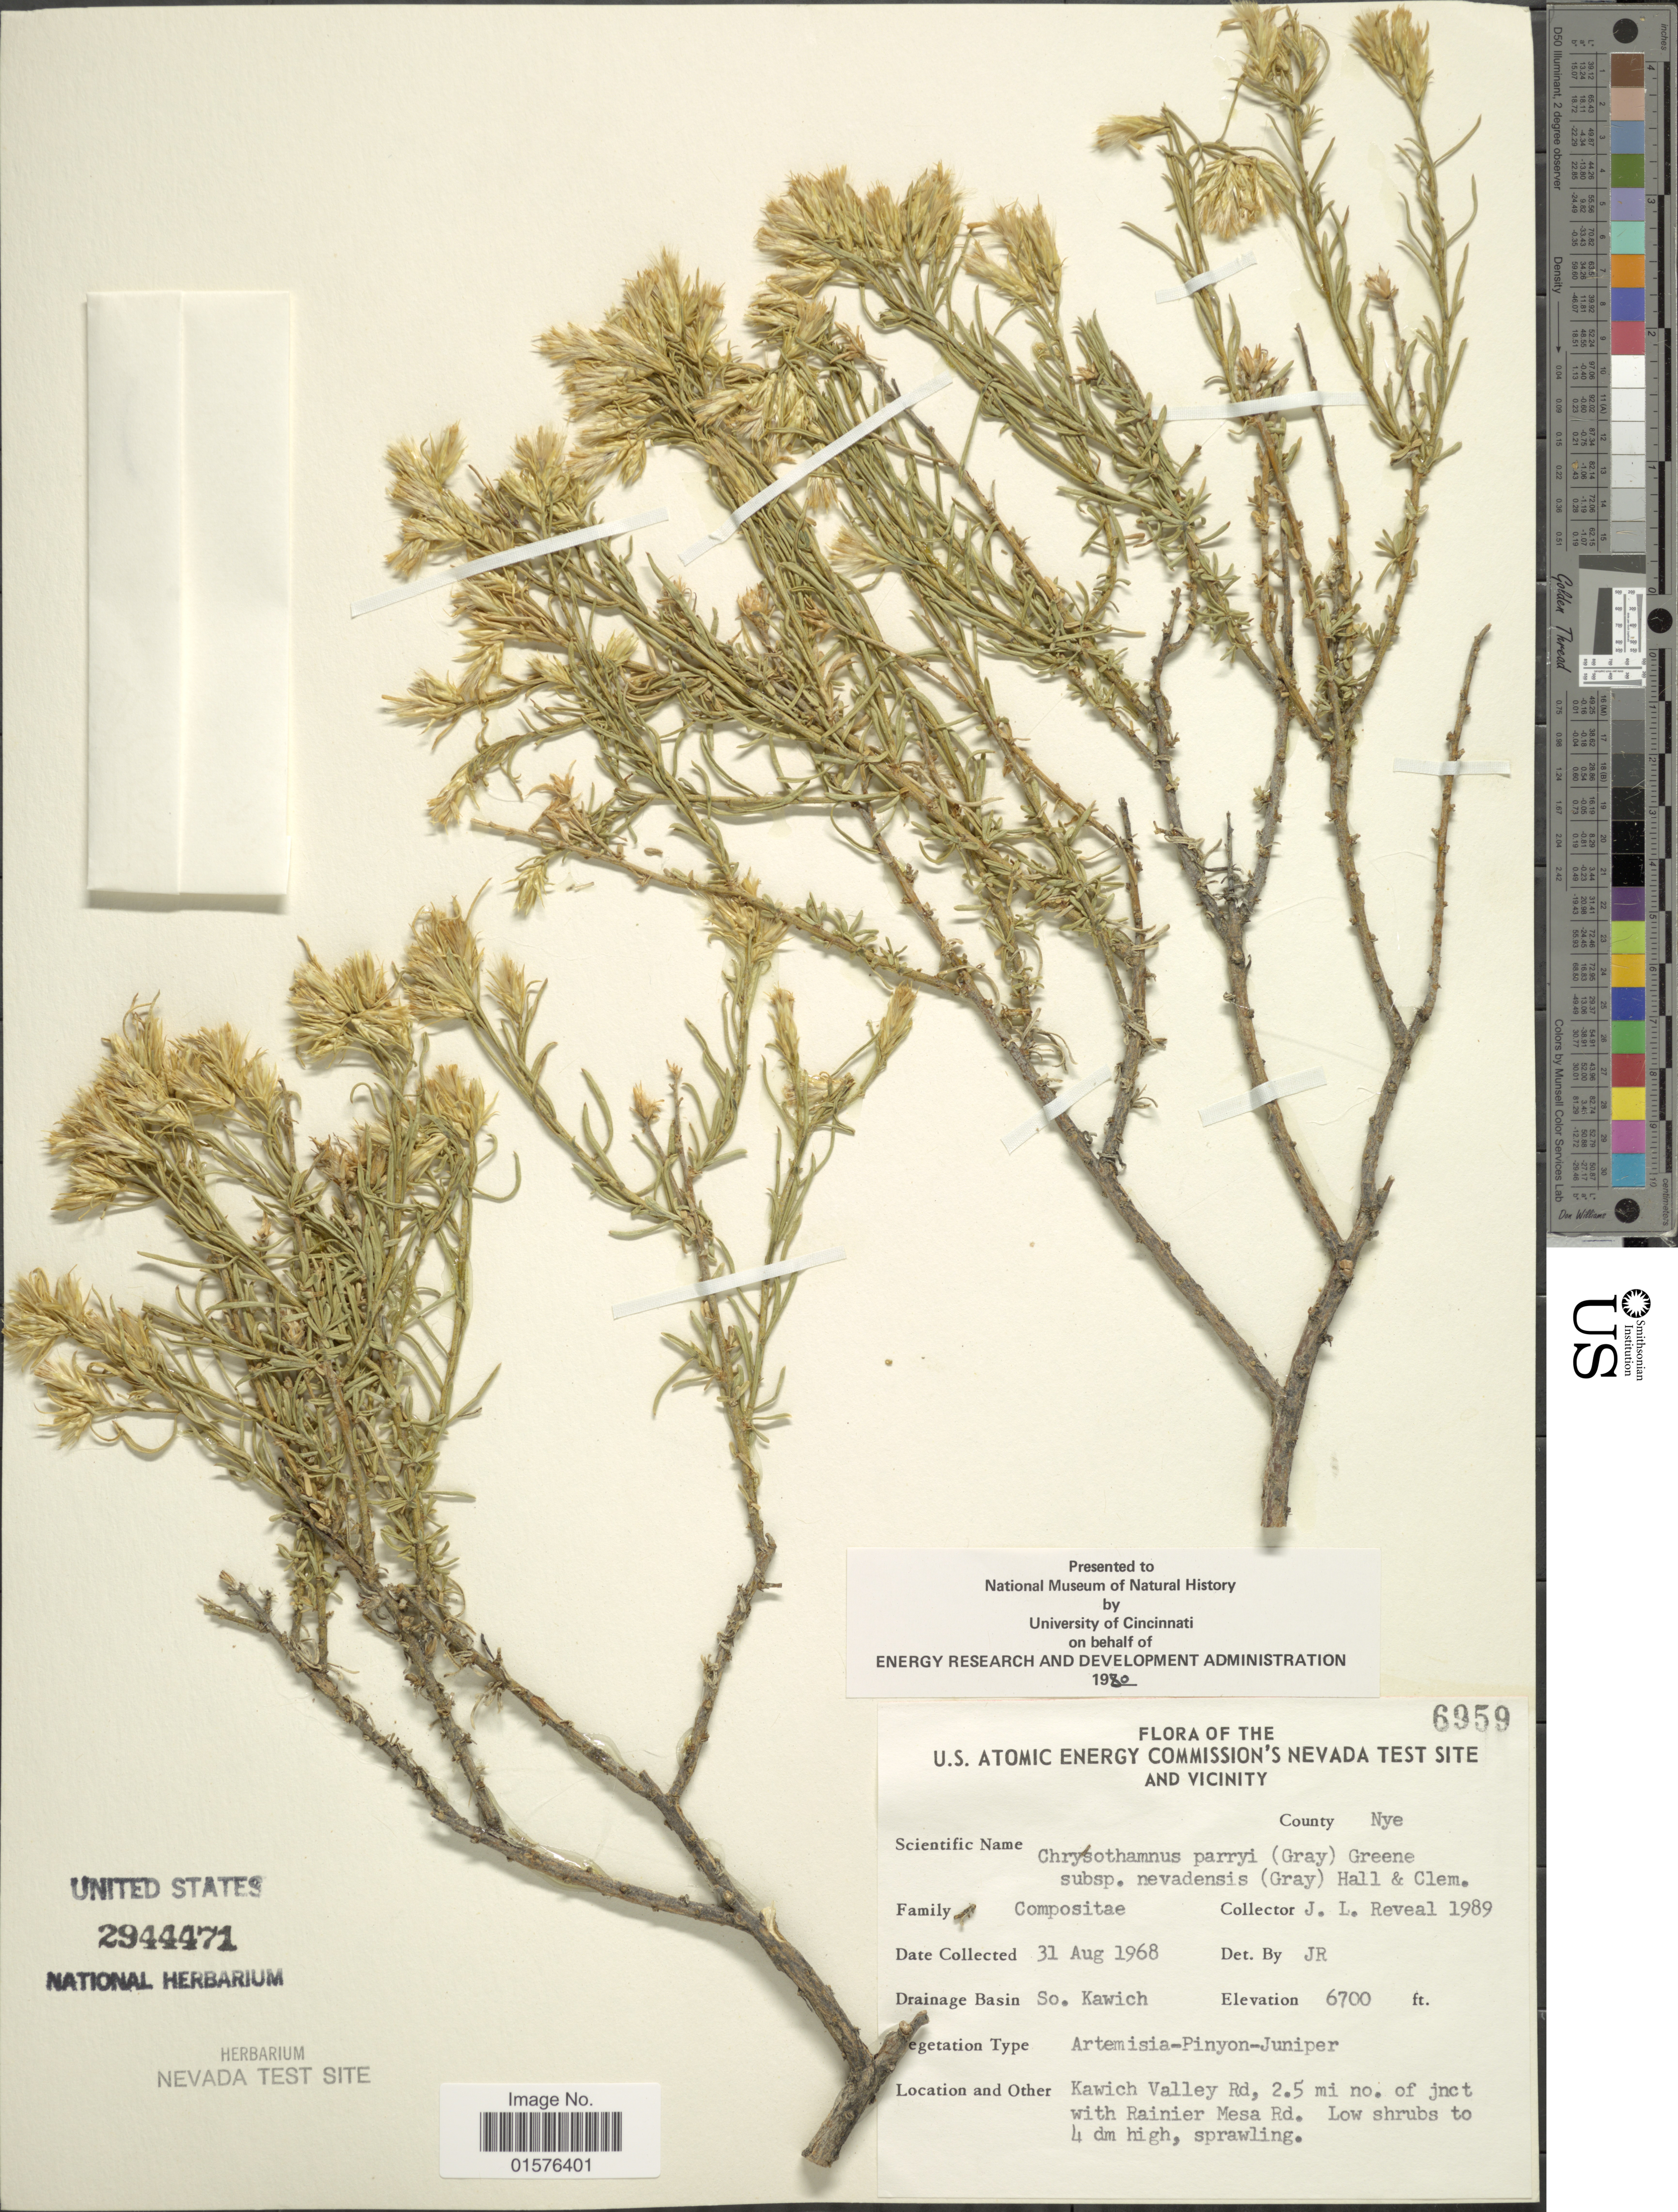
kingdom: Plantae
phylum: Tracheophyta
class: Magnoliopsida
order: Asterales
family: Asteraceae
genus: Ericameria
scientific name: Ericameria parryi var. nevadensis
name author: (A. Gray) G.L. Nesom & G.I. Baird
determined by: Urbatsch, Lowell E., Curator (LSU), Louisiana State University (UNITED STATES)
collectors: J. L. Reveal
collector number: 1989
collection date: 1968-08-31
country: United States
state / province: Nevada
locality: The U.S. Atomic Energy Commission's Nevada test Site and Vicinity, County: Nye, Drainage Basin: So. Kawich, Kawich Valley Rd. 2.5 mi no. of jnct with Rainier Mesa Rd.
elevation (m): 2042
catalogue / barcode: US 2944471